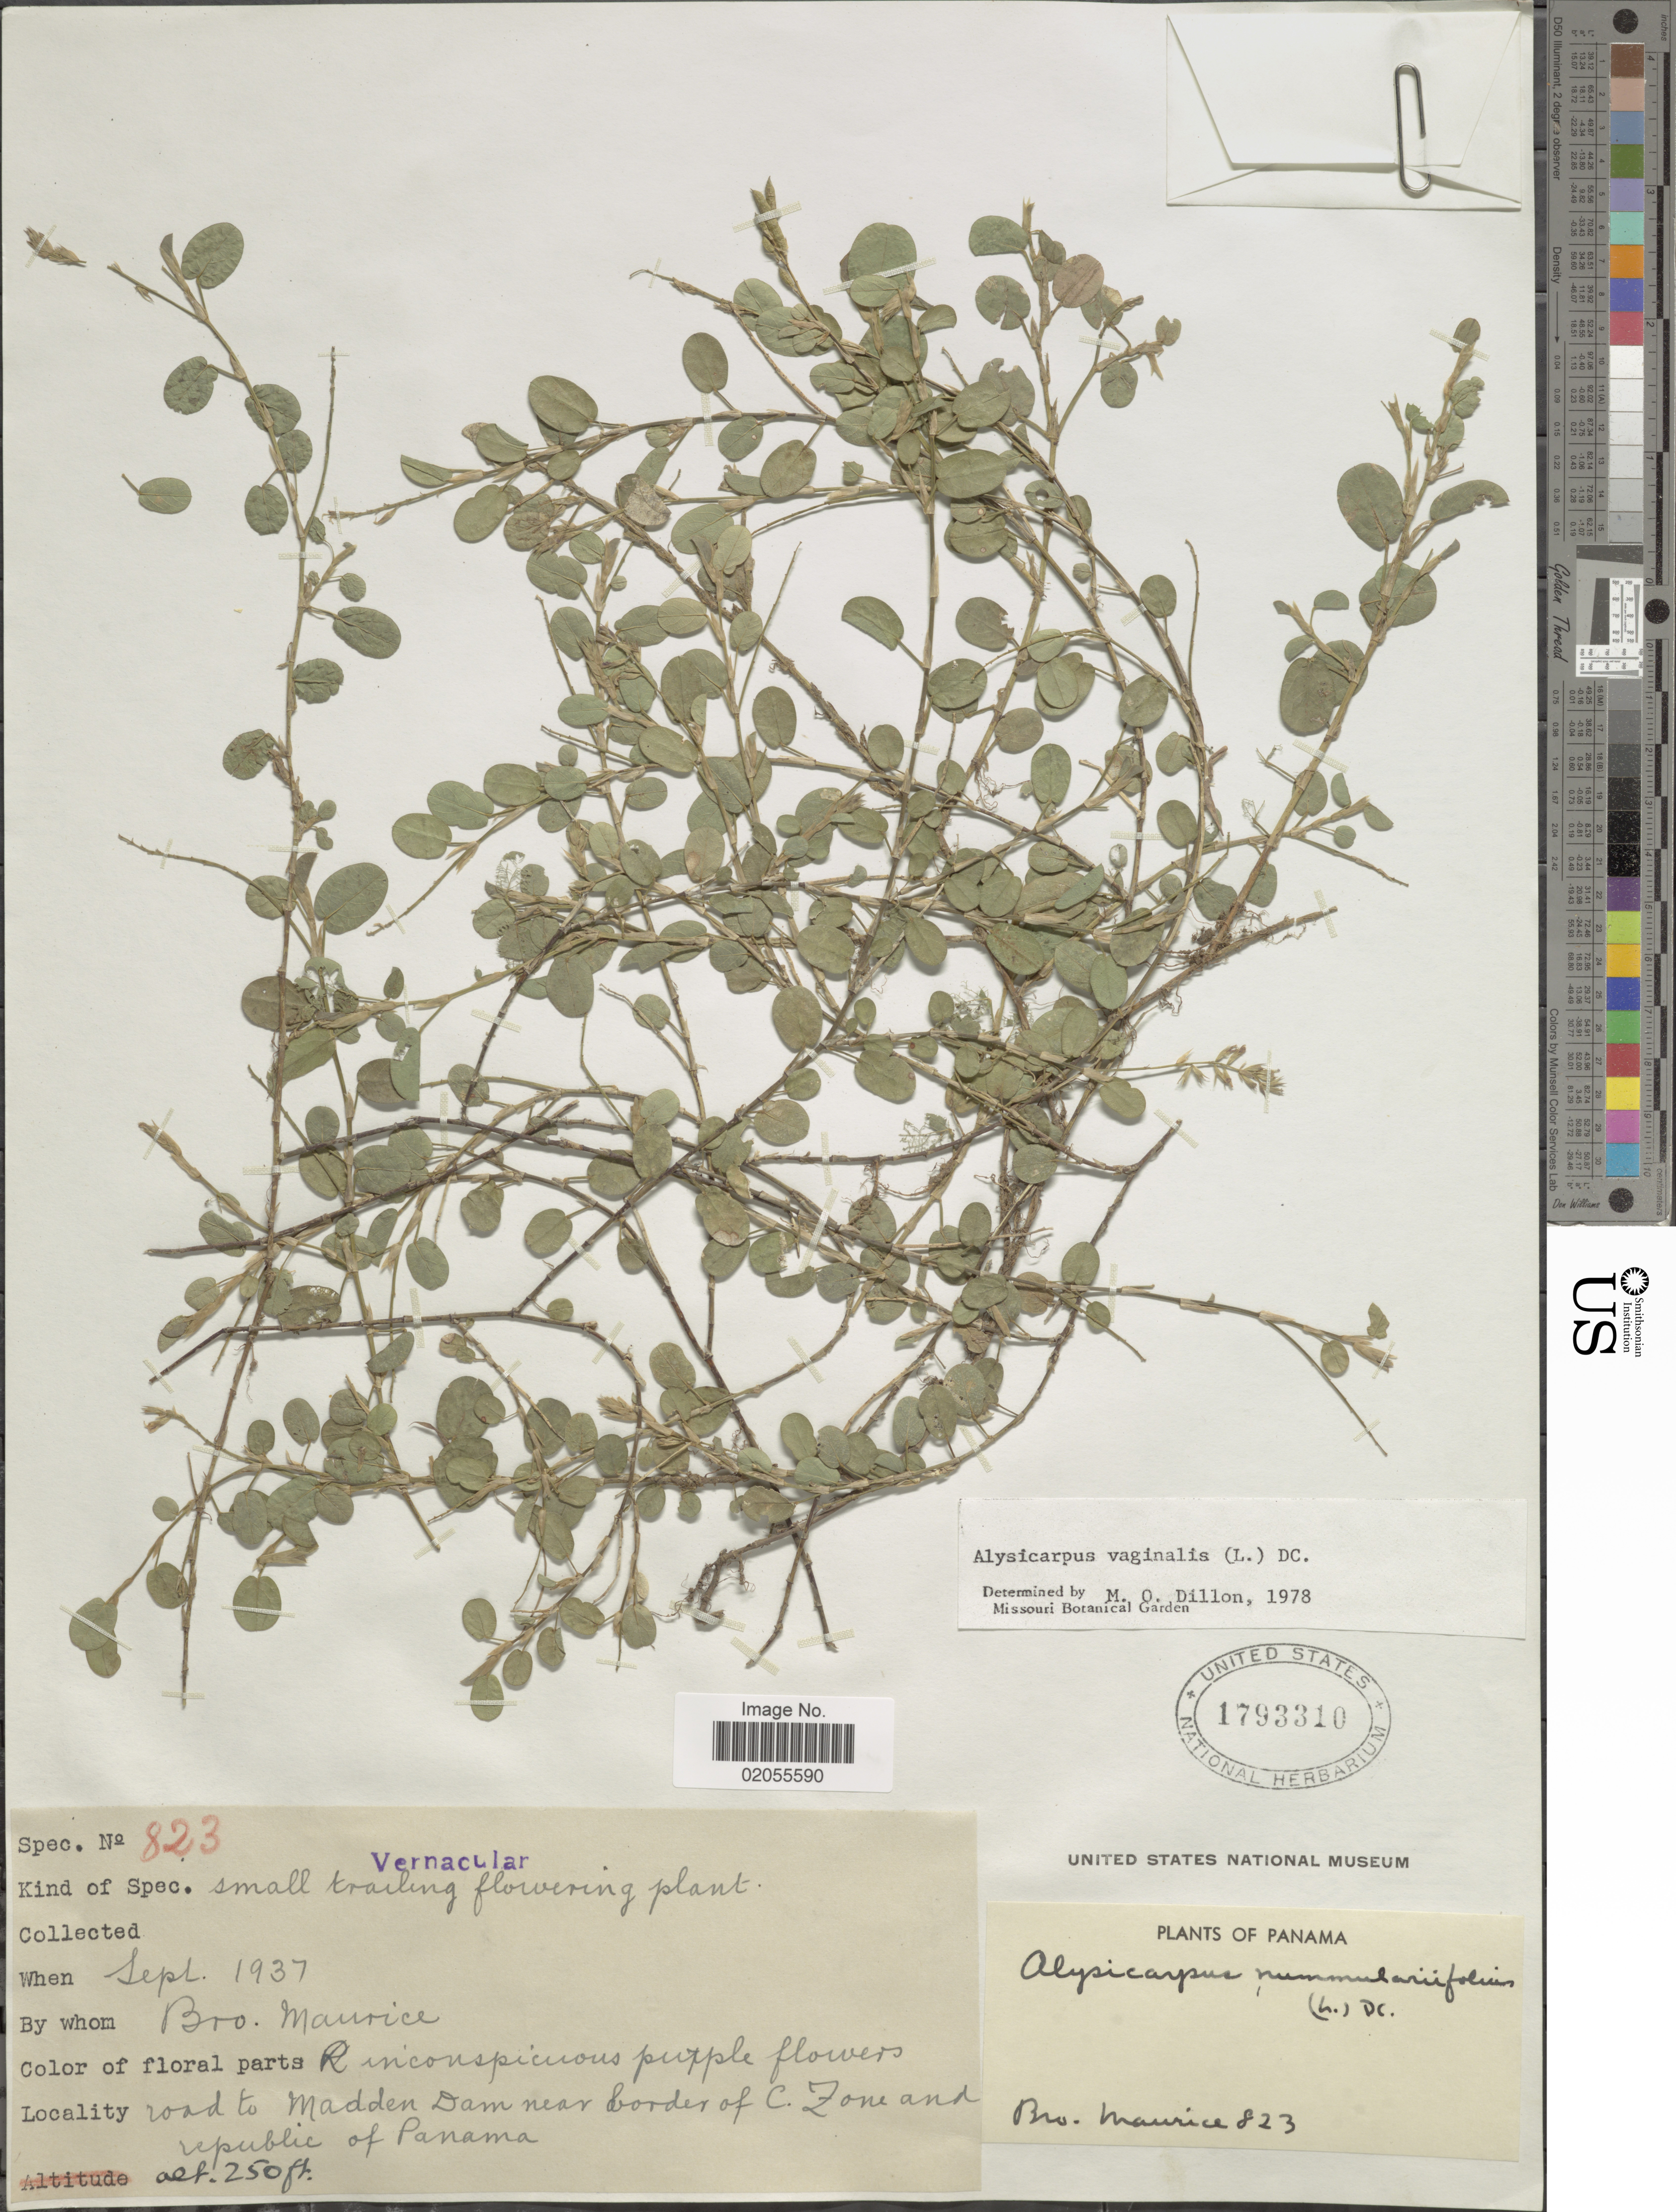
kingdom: Plantae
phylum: Tracheophyta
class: Magnoliopsida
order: Fabales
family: Fabaceae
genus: Alysicarpus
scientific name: Alysicarpus sp.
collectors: B. Maurice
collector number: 823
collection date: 1937-09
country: Panama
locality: Road tomadden Dam near border of C. Zone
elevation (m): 76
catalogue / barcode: US 1793310